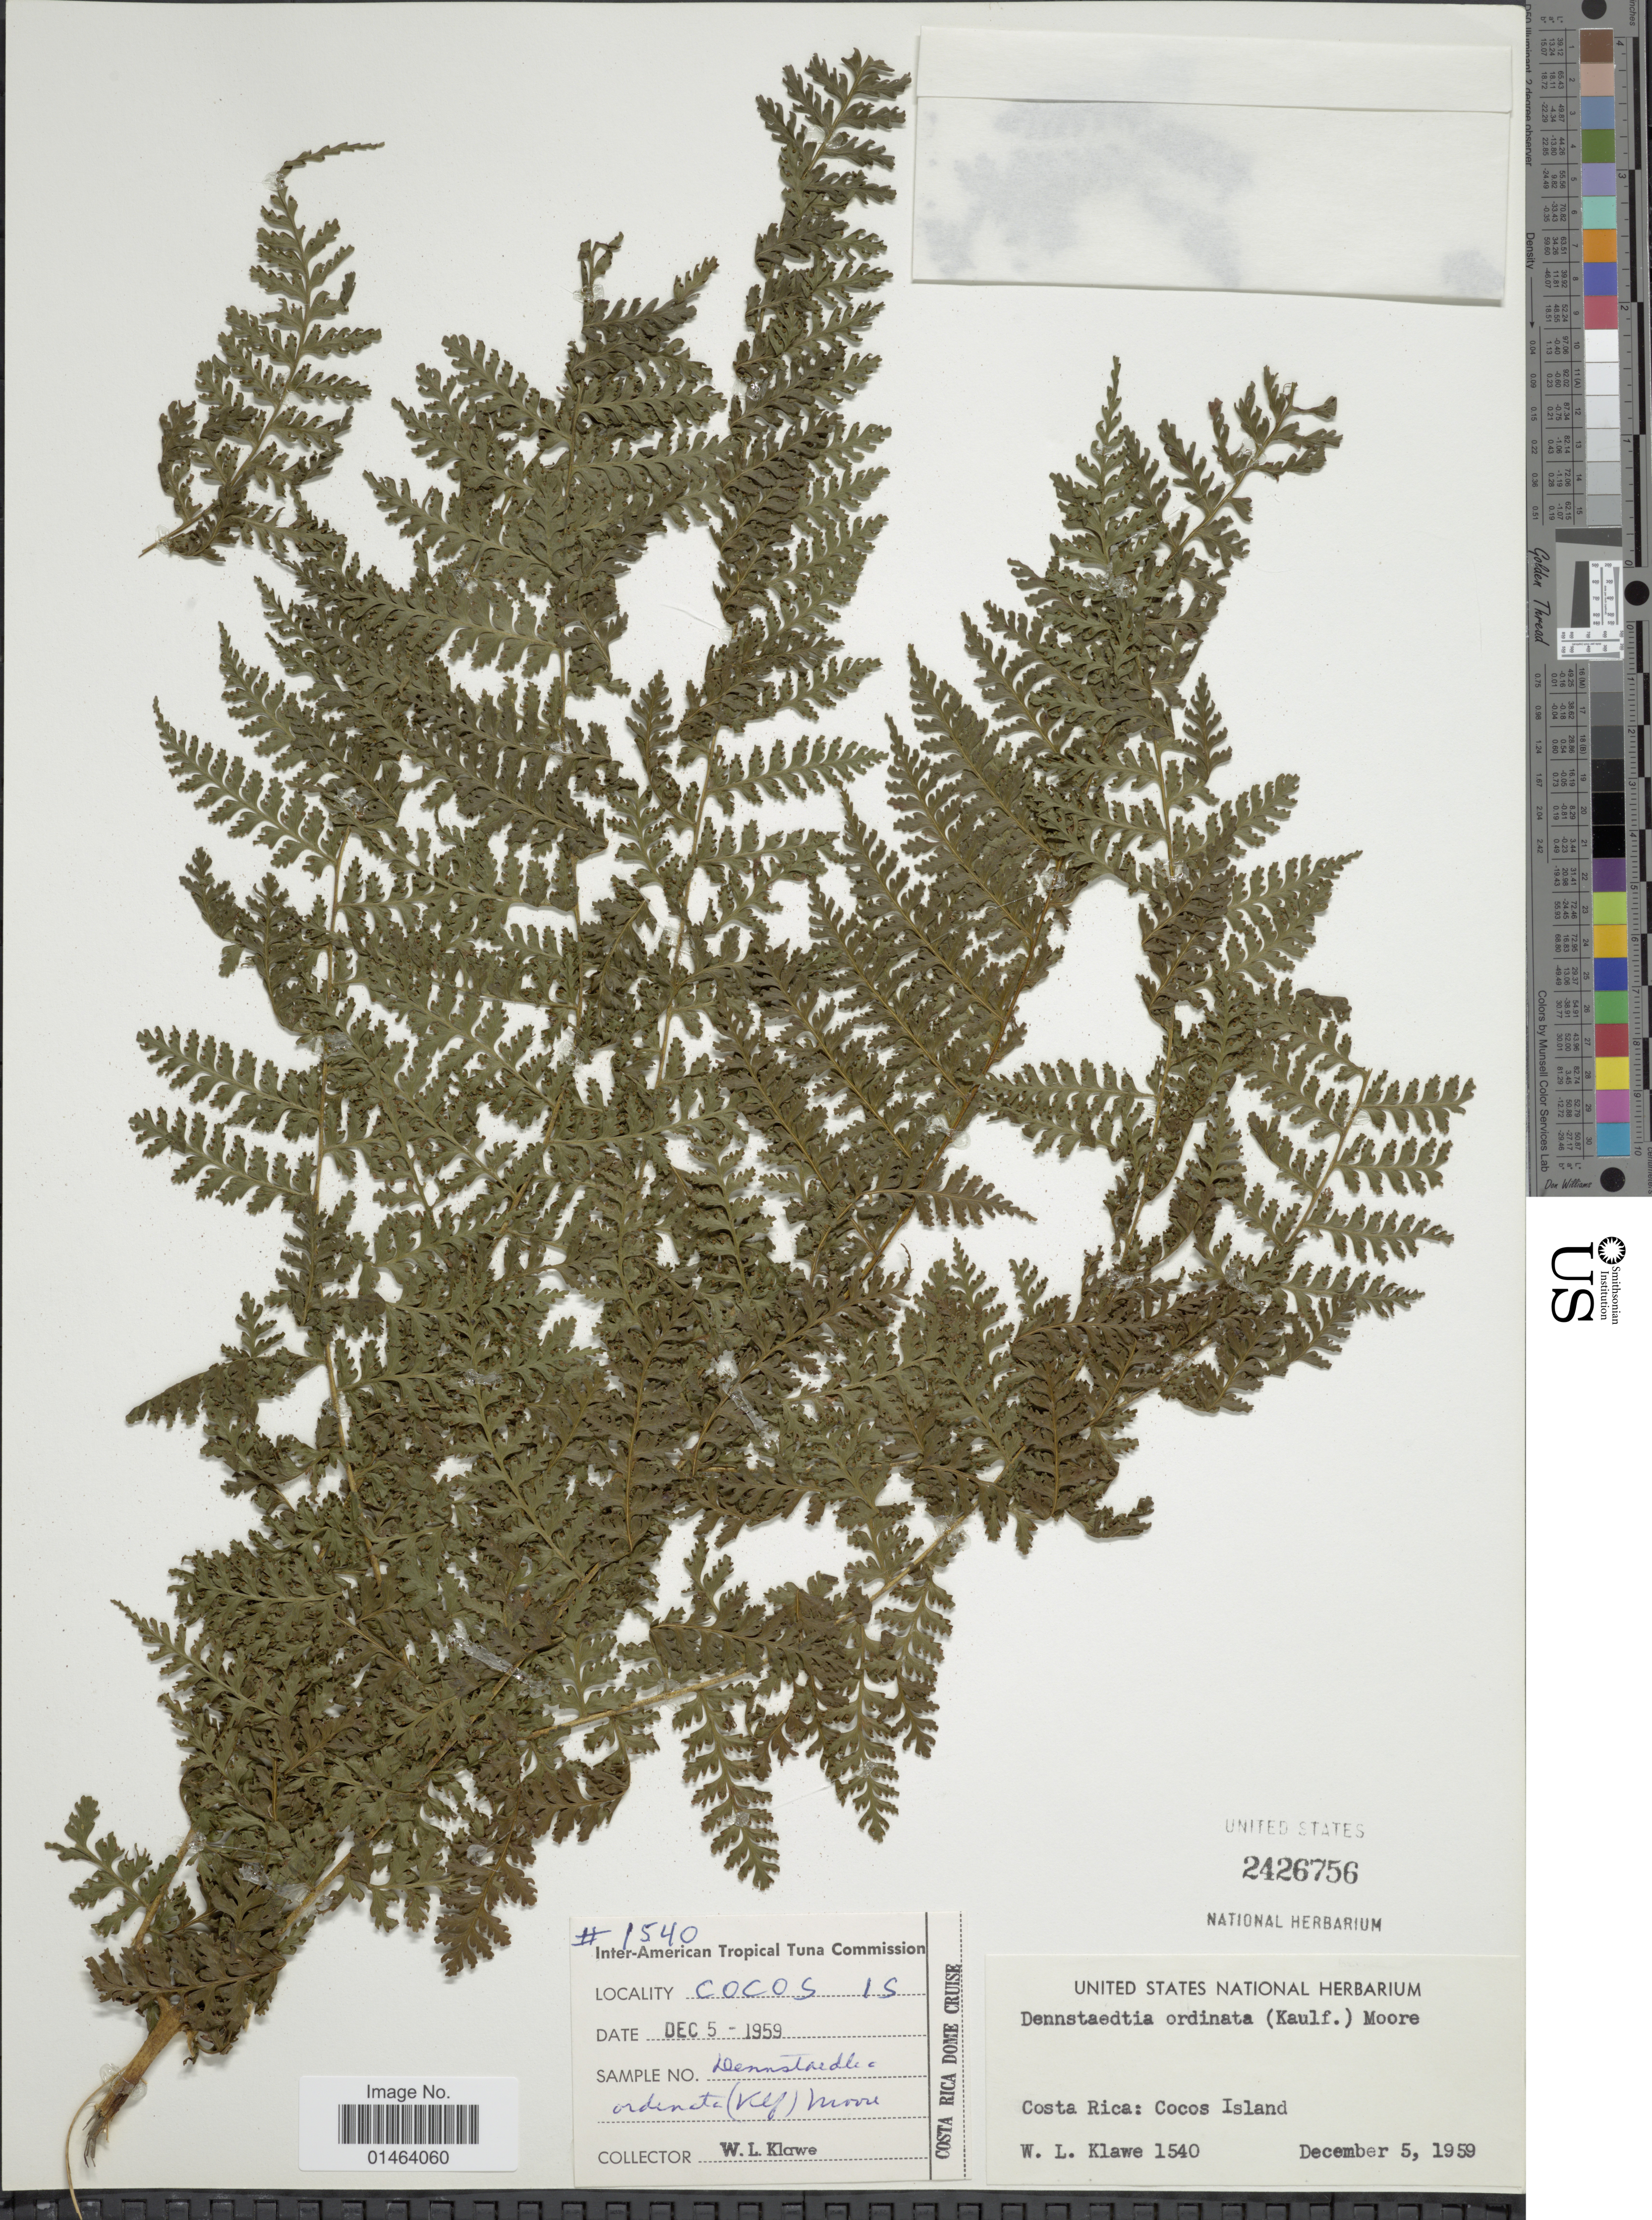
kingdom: Plantae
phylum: Tracheophyta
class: Polypodiopsida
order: Polypodiales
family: Dennstaedtiaceae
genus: Dennstaedtia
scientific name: Dennstaedtia dissecta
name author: (Sw.) T. Moore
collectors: W. Klawe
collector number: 1540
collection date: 1959-12-05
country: Costa Rica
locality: Cocos Island.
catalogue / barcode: US 2426756